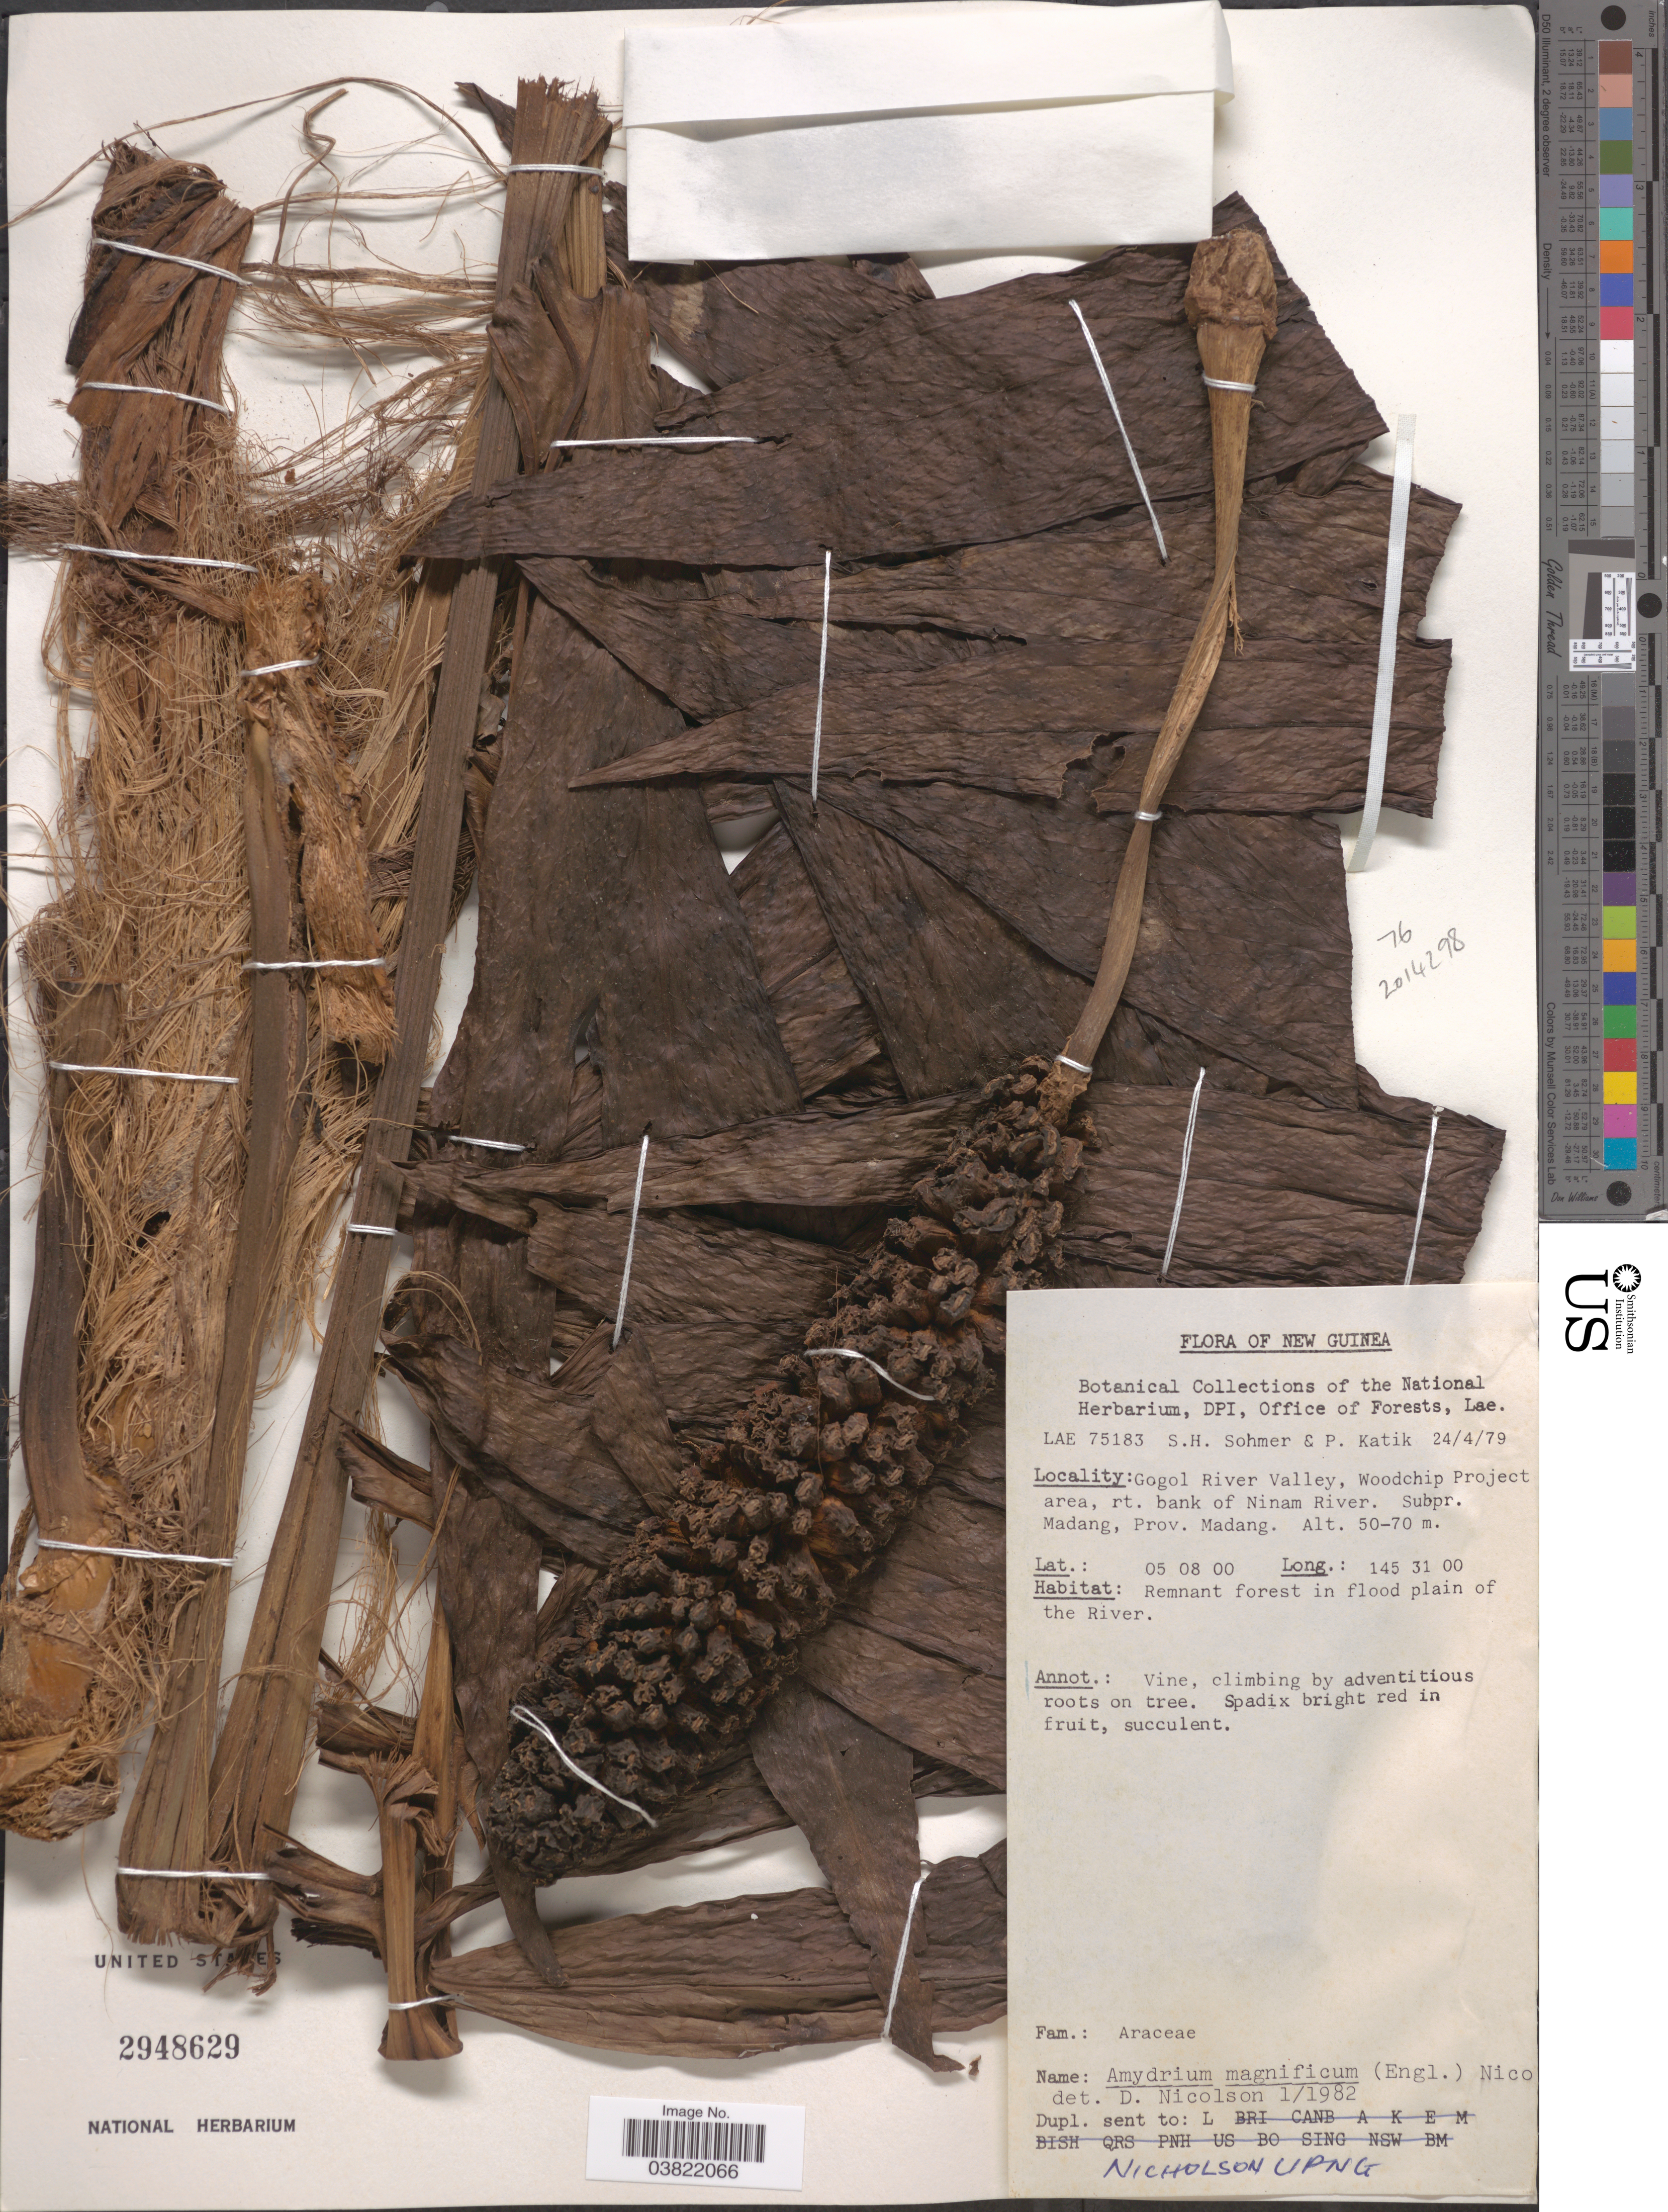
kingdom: Plantae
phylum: Tracheophyta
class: Liliopsida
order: Alismatales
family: Araceae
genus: Amydrium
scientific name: Amydrium zippelianum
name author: (Schott) Nicolson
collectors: S. H. Sohmer & P. Katik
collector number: LAE75183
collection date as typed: Transcribed d/m/y: 24/4/79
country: Papua New Guinea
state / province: Madang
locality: New Guinea. Gogol River Valley, Woodchip Project area, rt. bank of Ninam River. Subpr. Madang. Remnant forest in flood plain of the River.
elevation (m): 50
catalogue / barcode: US 2948629